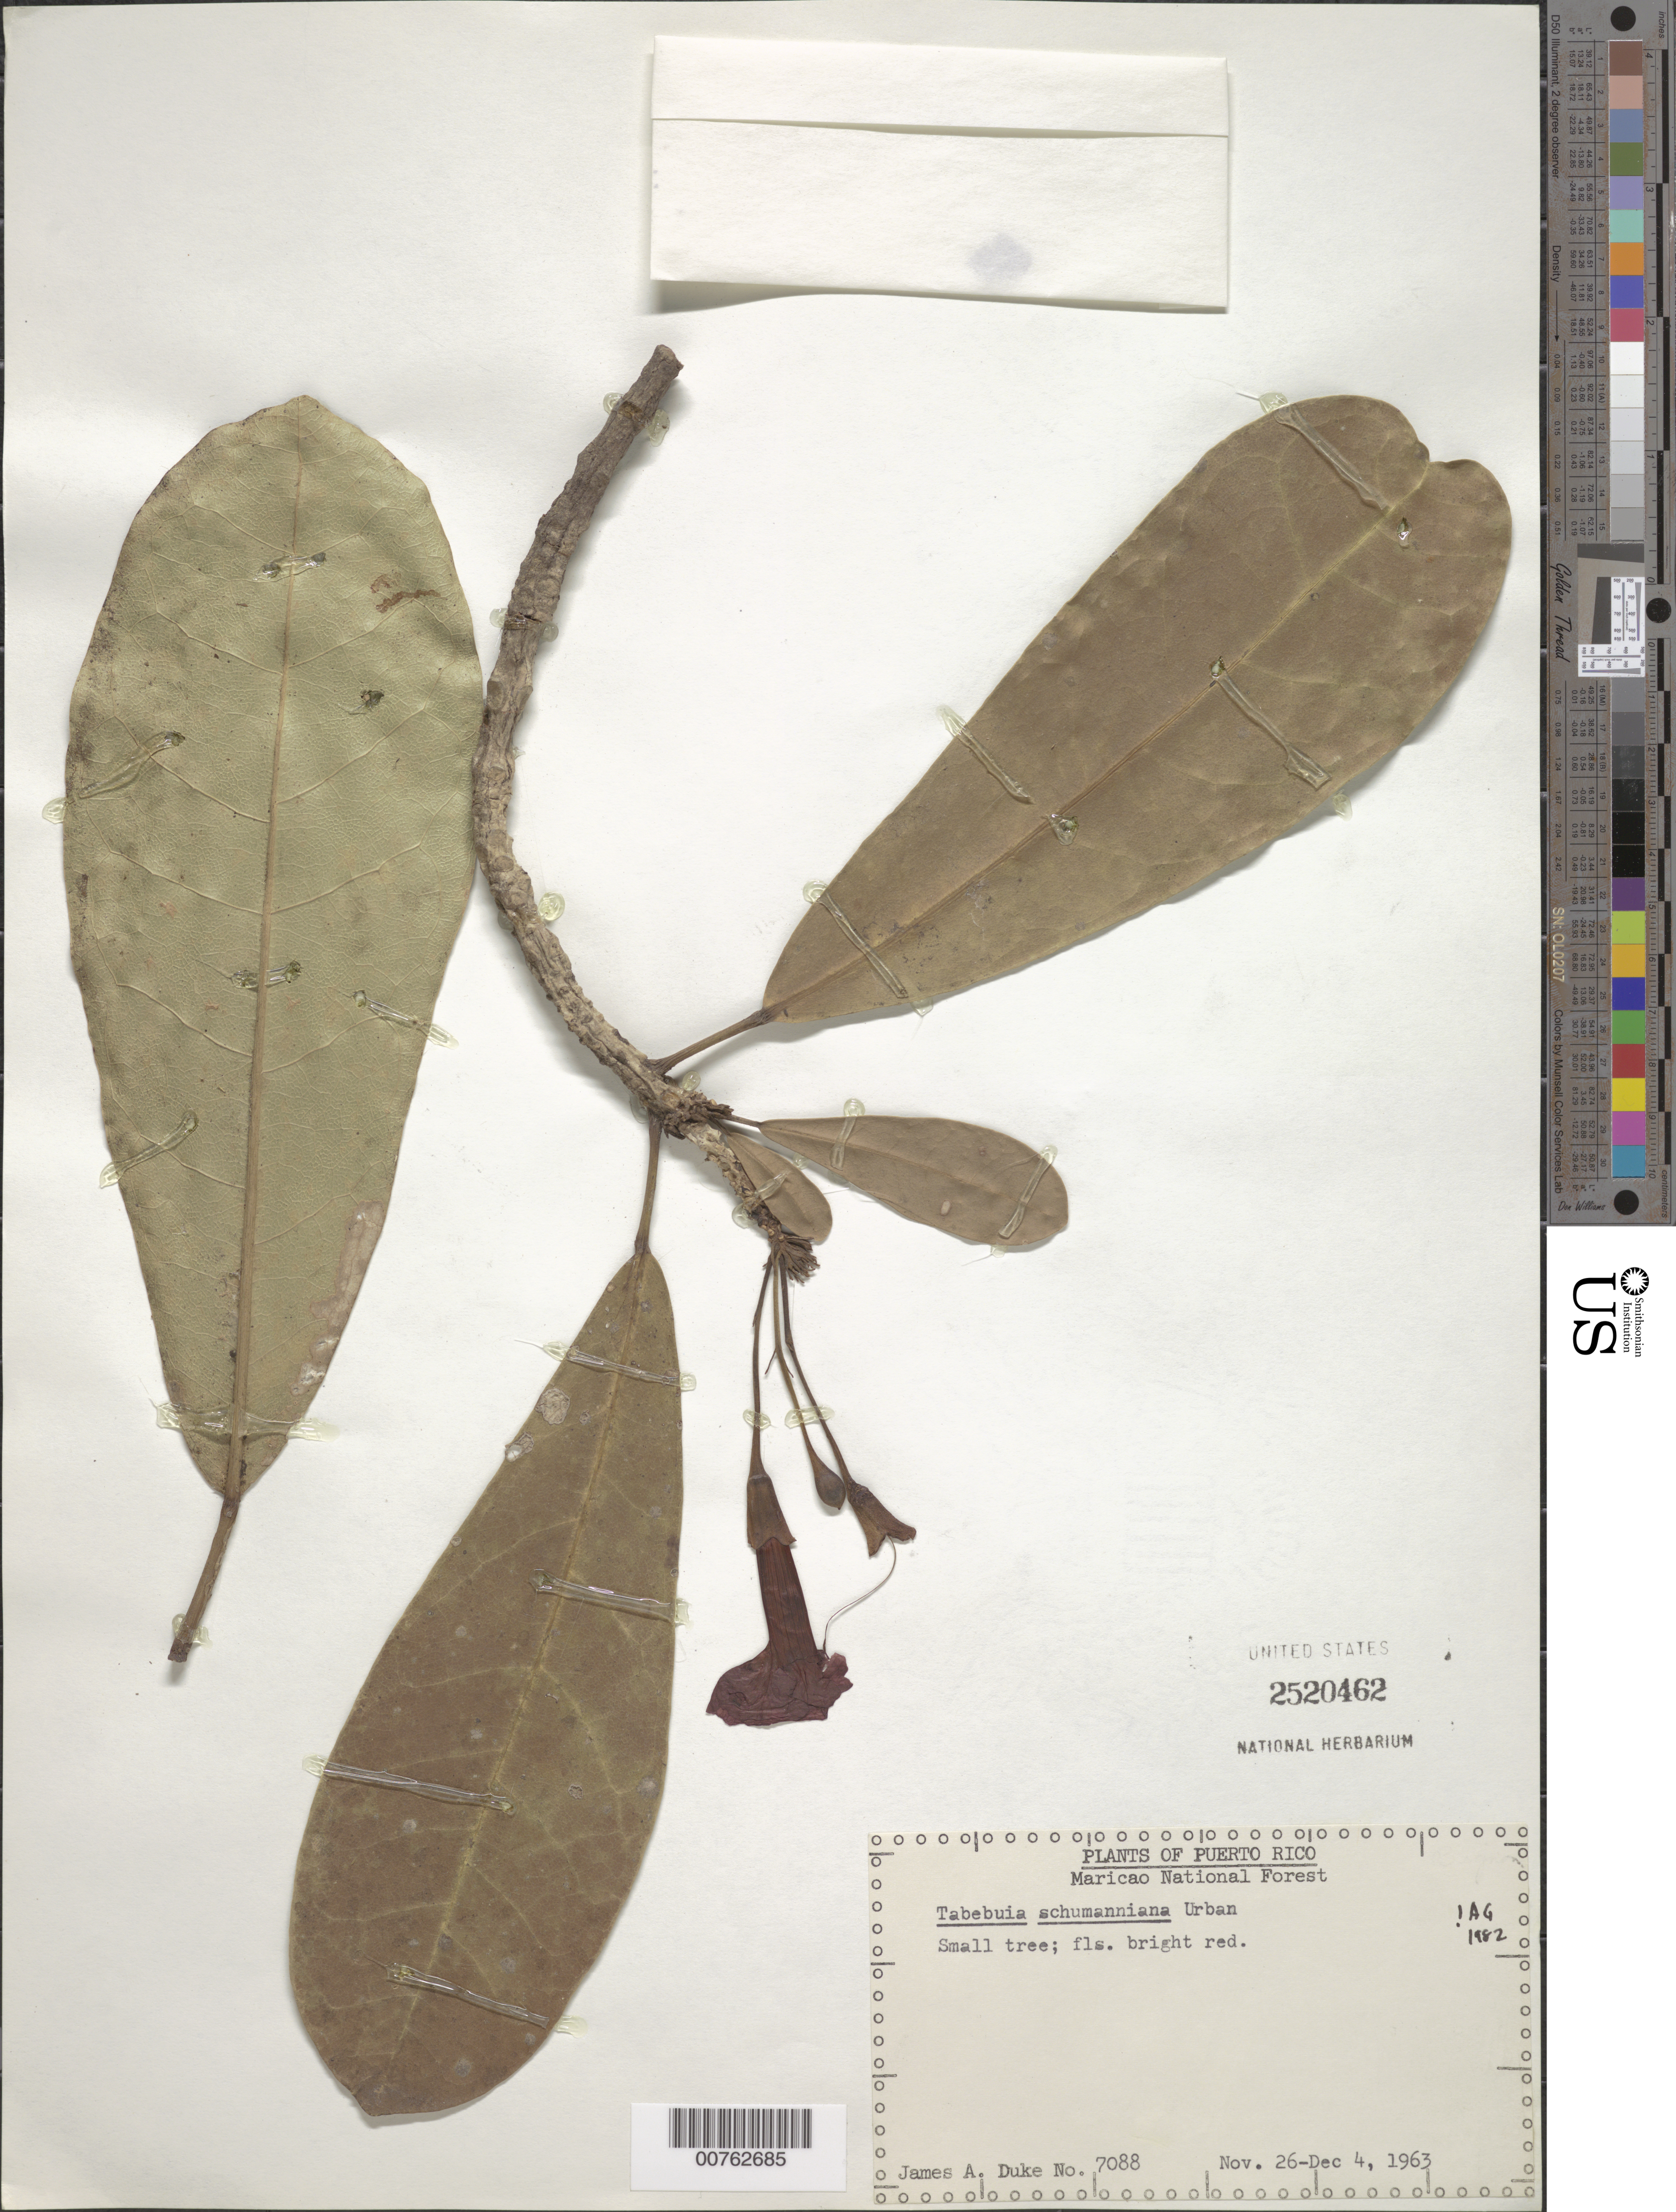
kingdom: Plantae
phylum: Tracheophyta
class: Magnoliopsida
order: Lamiales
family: Bignoniaceae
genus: Tabebuia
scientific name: Tabebuia schumanniana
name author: Urb.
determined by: Gentry, A. H.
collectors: J. A. Duke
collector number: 7088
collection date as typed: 26 Nov 1963 to 04 Dec 1963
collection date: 1963-11-26/1963-12-04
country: Puerto Rico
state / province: Maricao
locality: Maricao National Forest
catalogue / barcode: US 2520462